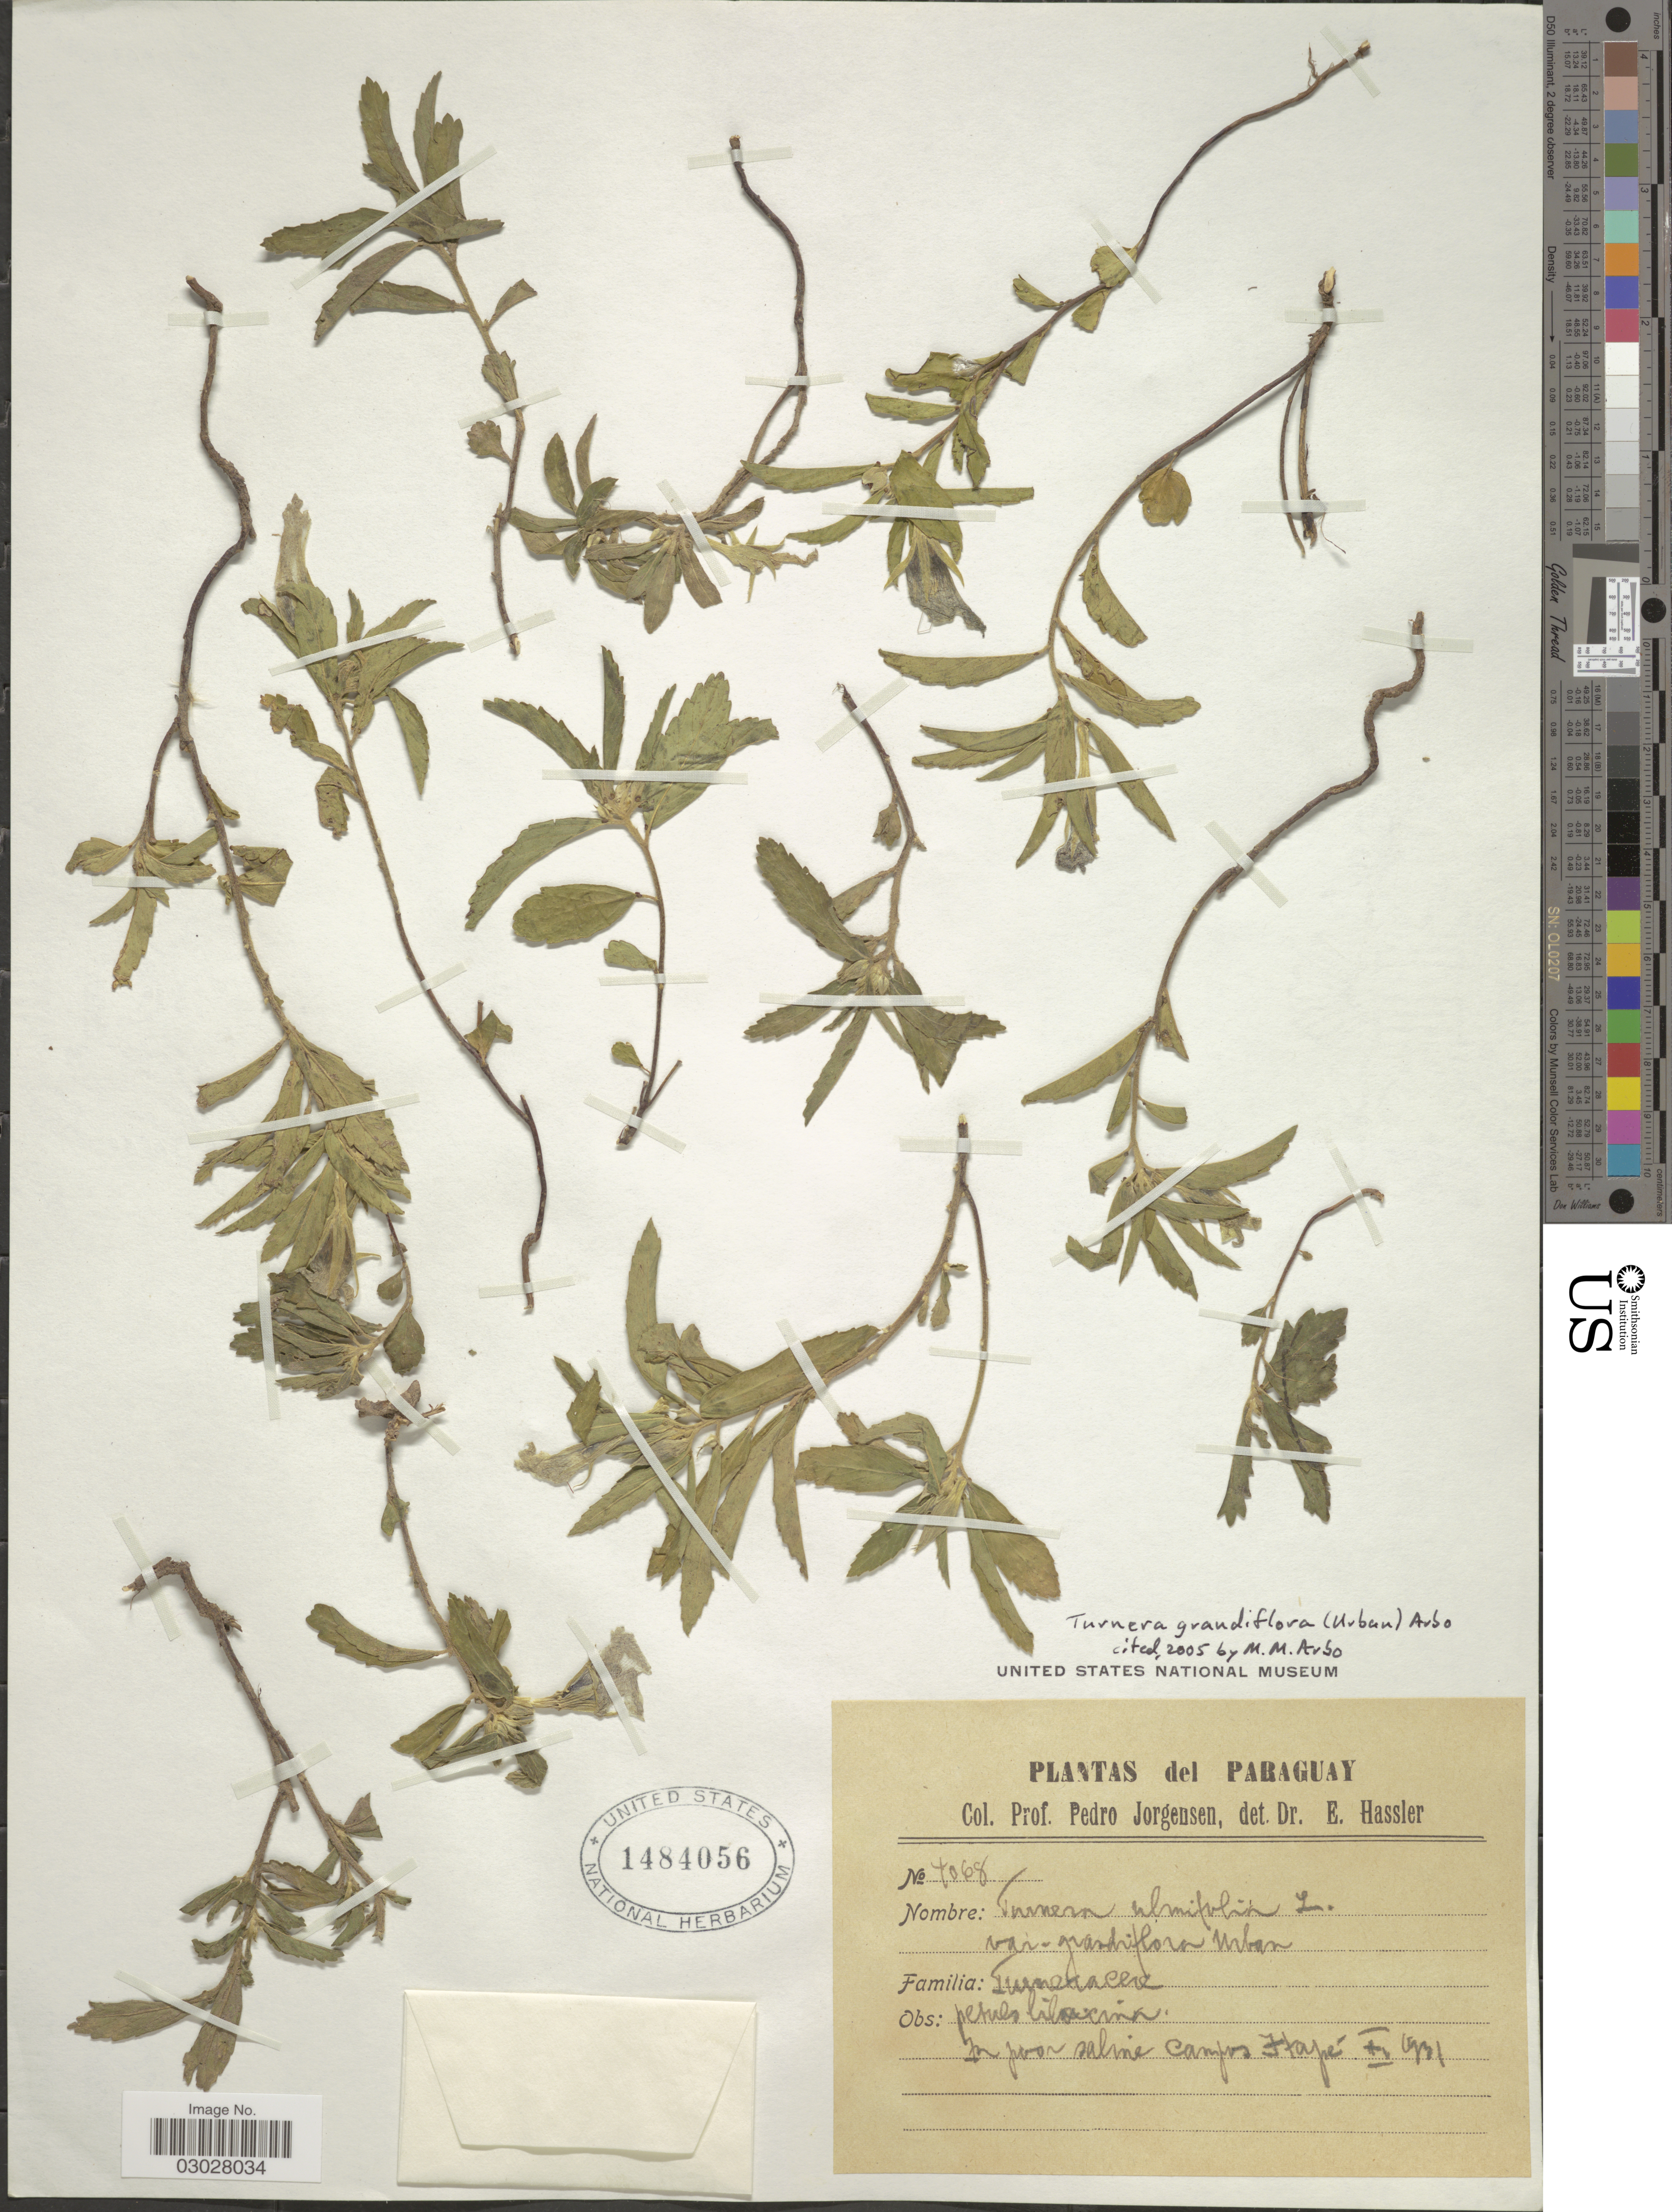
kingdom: Plantae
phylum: Tracheophyta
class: Magnoliopsida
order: Malpighiales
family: Turneraceae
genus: Turnera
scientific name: Turnera grandiflora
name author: (Urb.) Arbo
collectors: P. Jörgensen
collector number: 4068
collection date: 1931-11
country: Paraguay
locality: Itapé.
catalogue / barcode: US 1484056